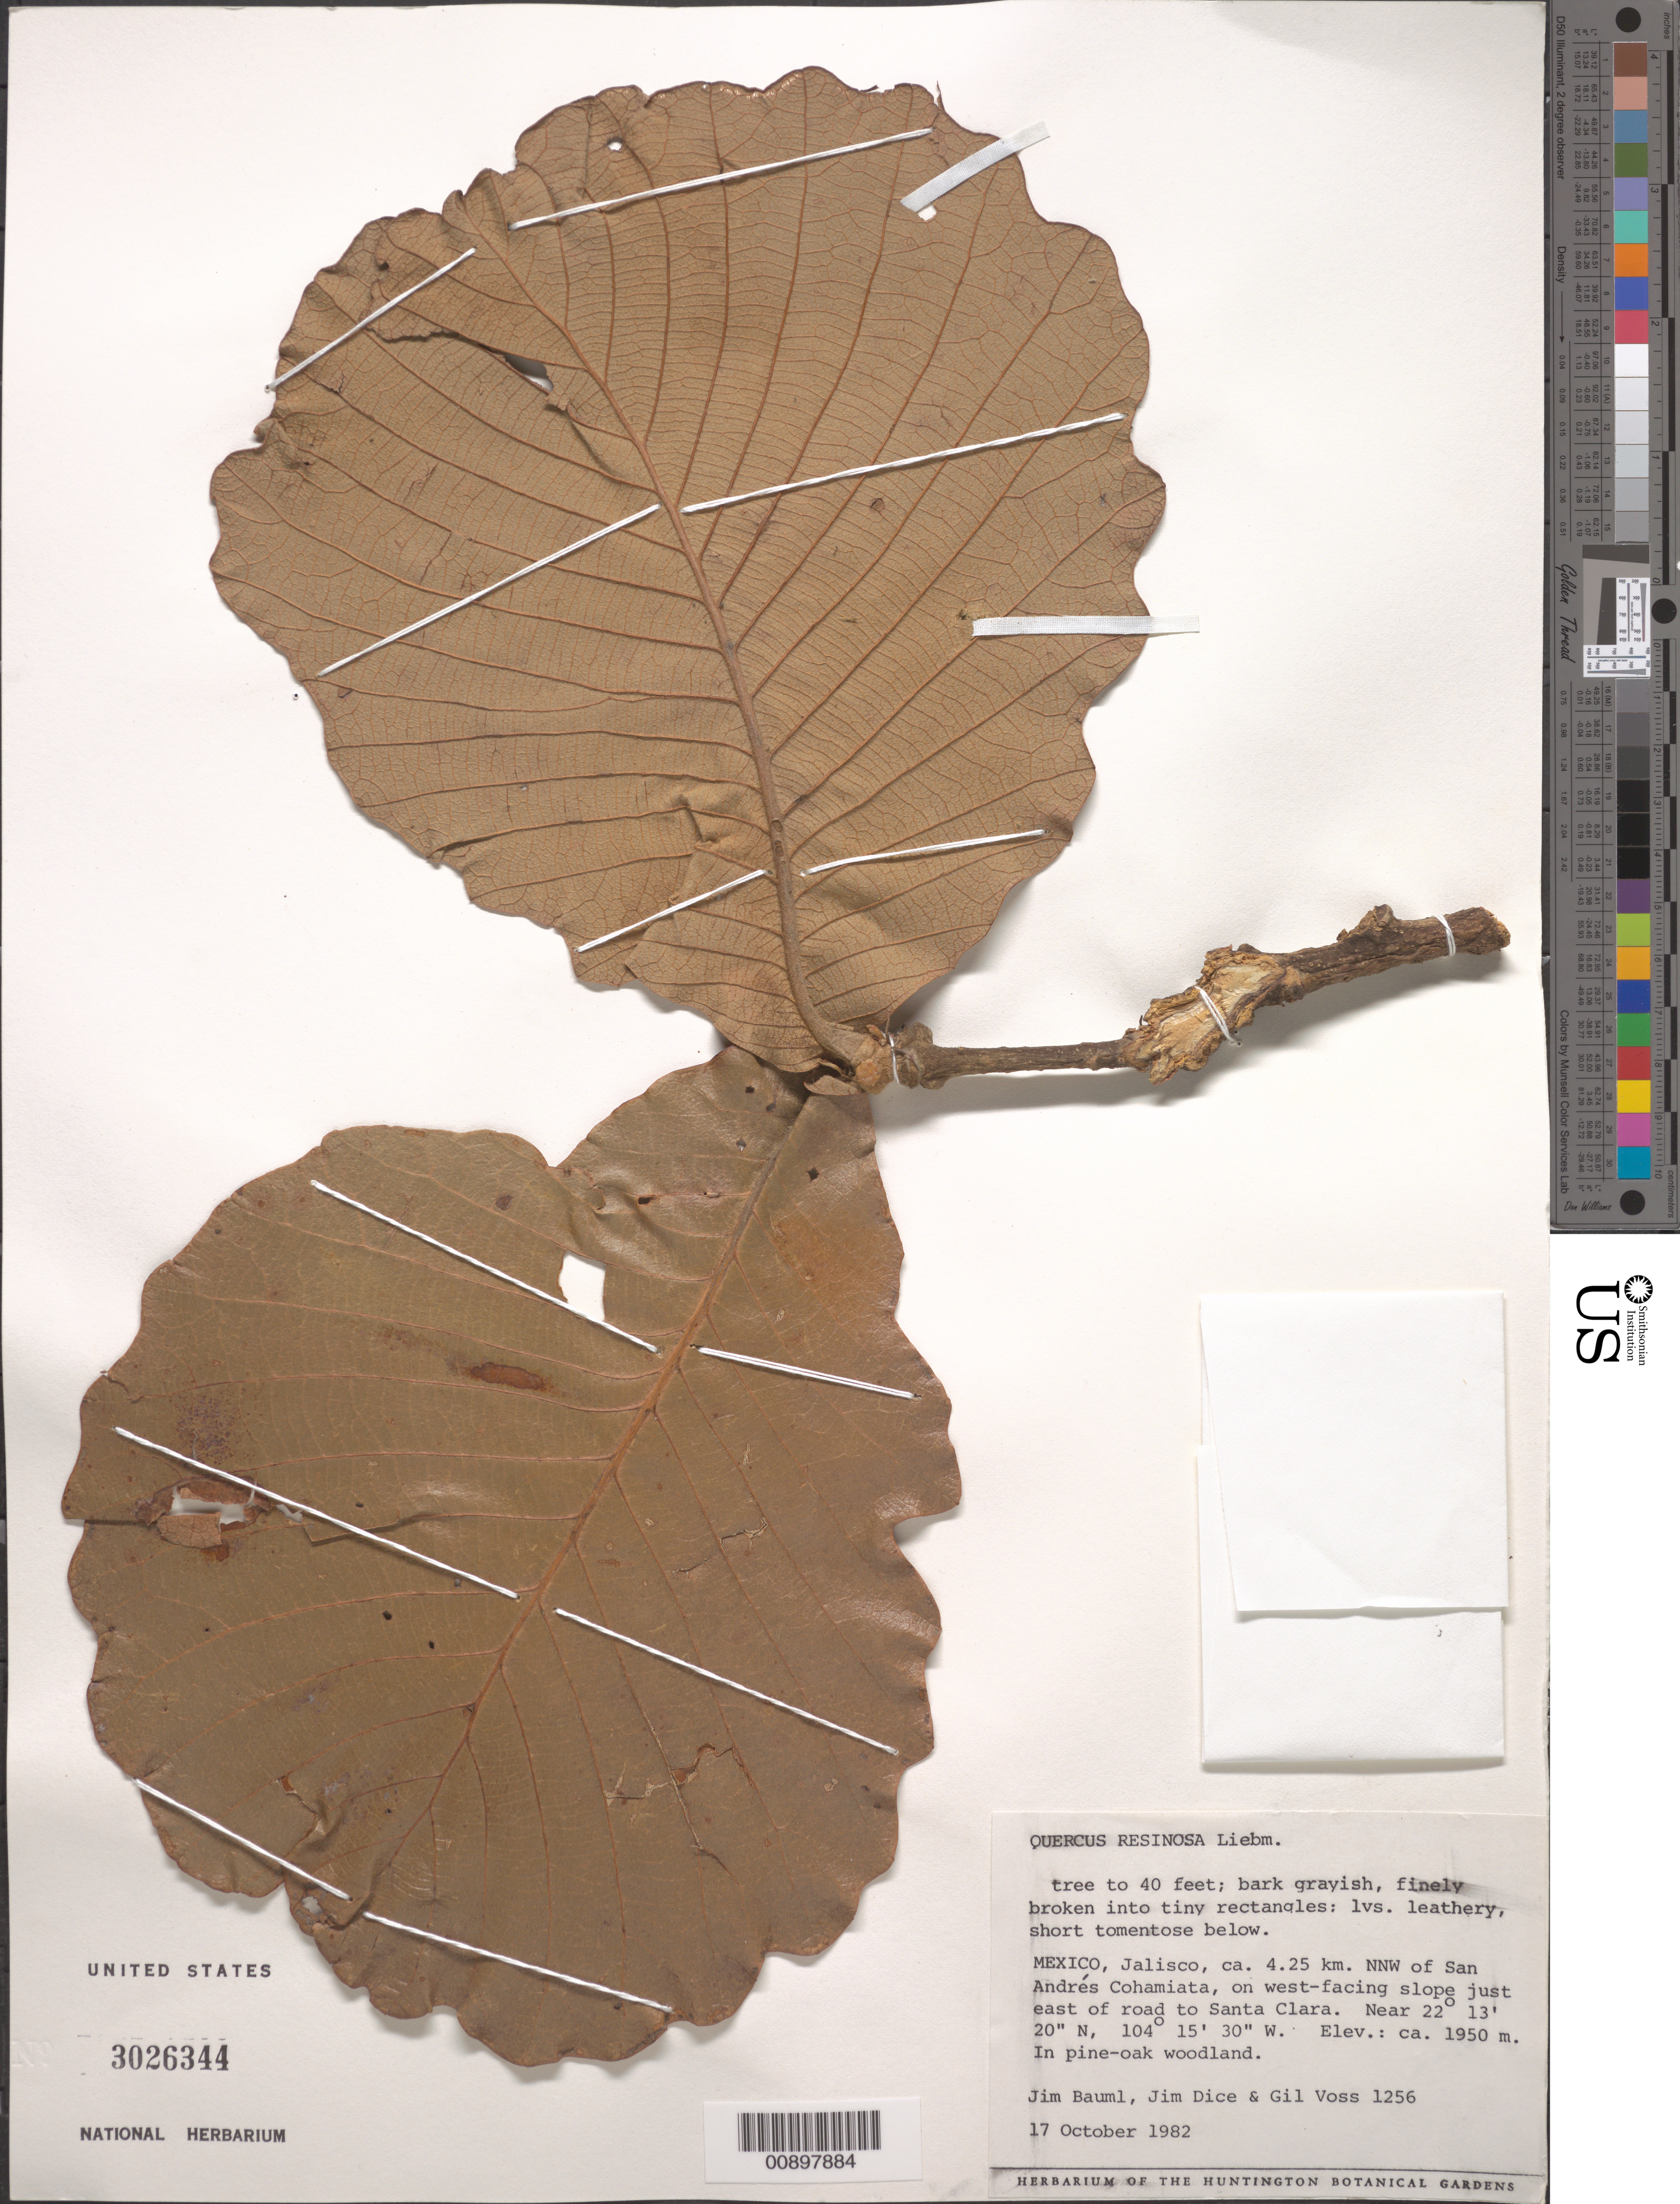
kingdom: Plantae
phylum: Tracheophyta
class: Magnoliopsida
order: Fagales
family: Fagaceae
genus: Quercus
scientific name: Quercus resinosa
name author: Liebm.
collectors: J. Bauml, J. Dice & G. Voss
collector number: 1256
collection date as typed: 17 Oct 1982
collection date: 1982-10-17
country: Mexico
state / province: Jalisco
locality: Jalisco, ca. 4.25 km NNW of San Andrés Cohamiata, on west-facing slope just east of road to Santa Clara.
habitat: In pine-oak woodland.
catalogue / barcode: US 3026344